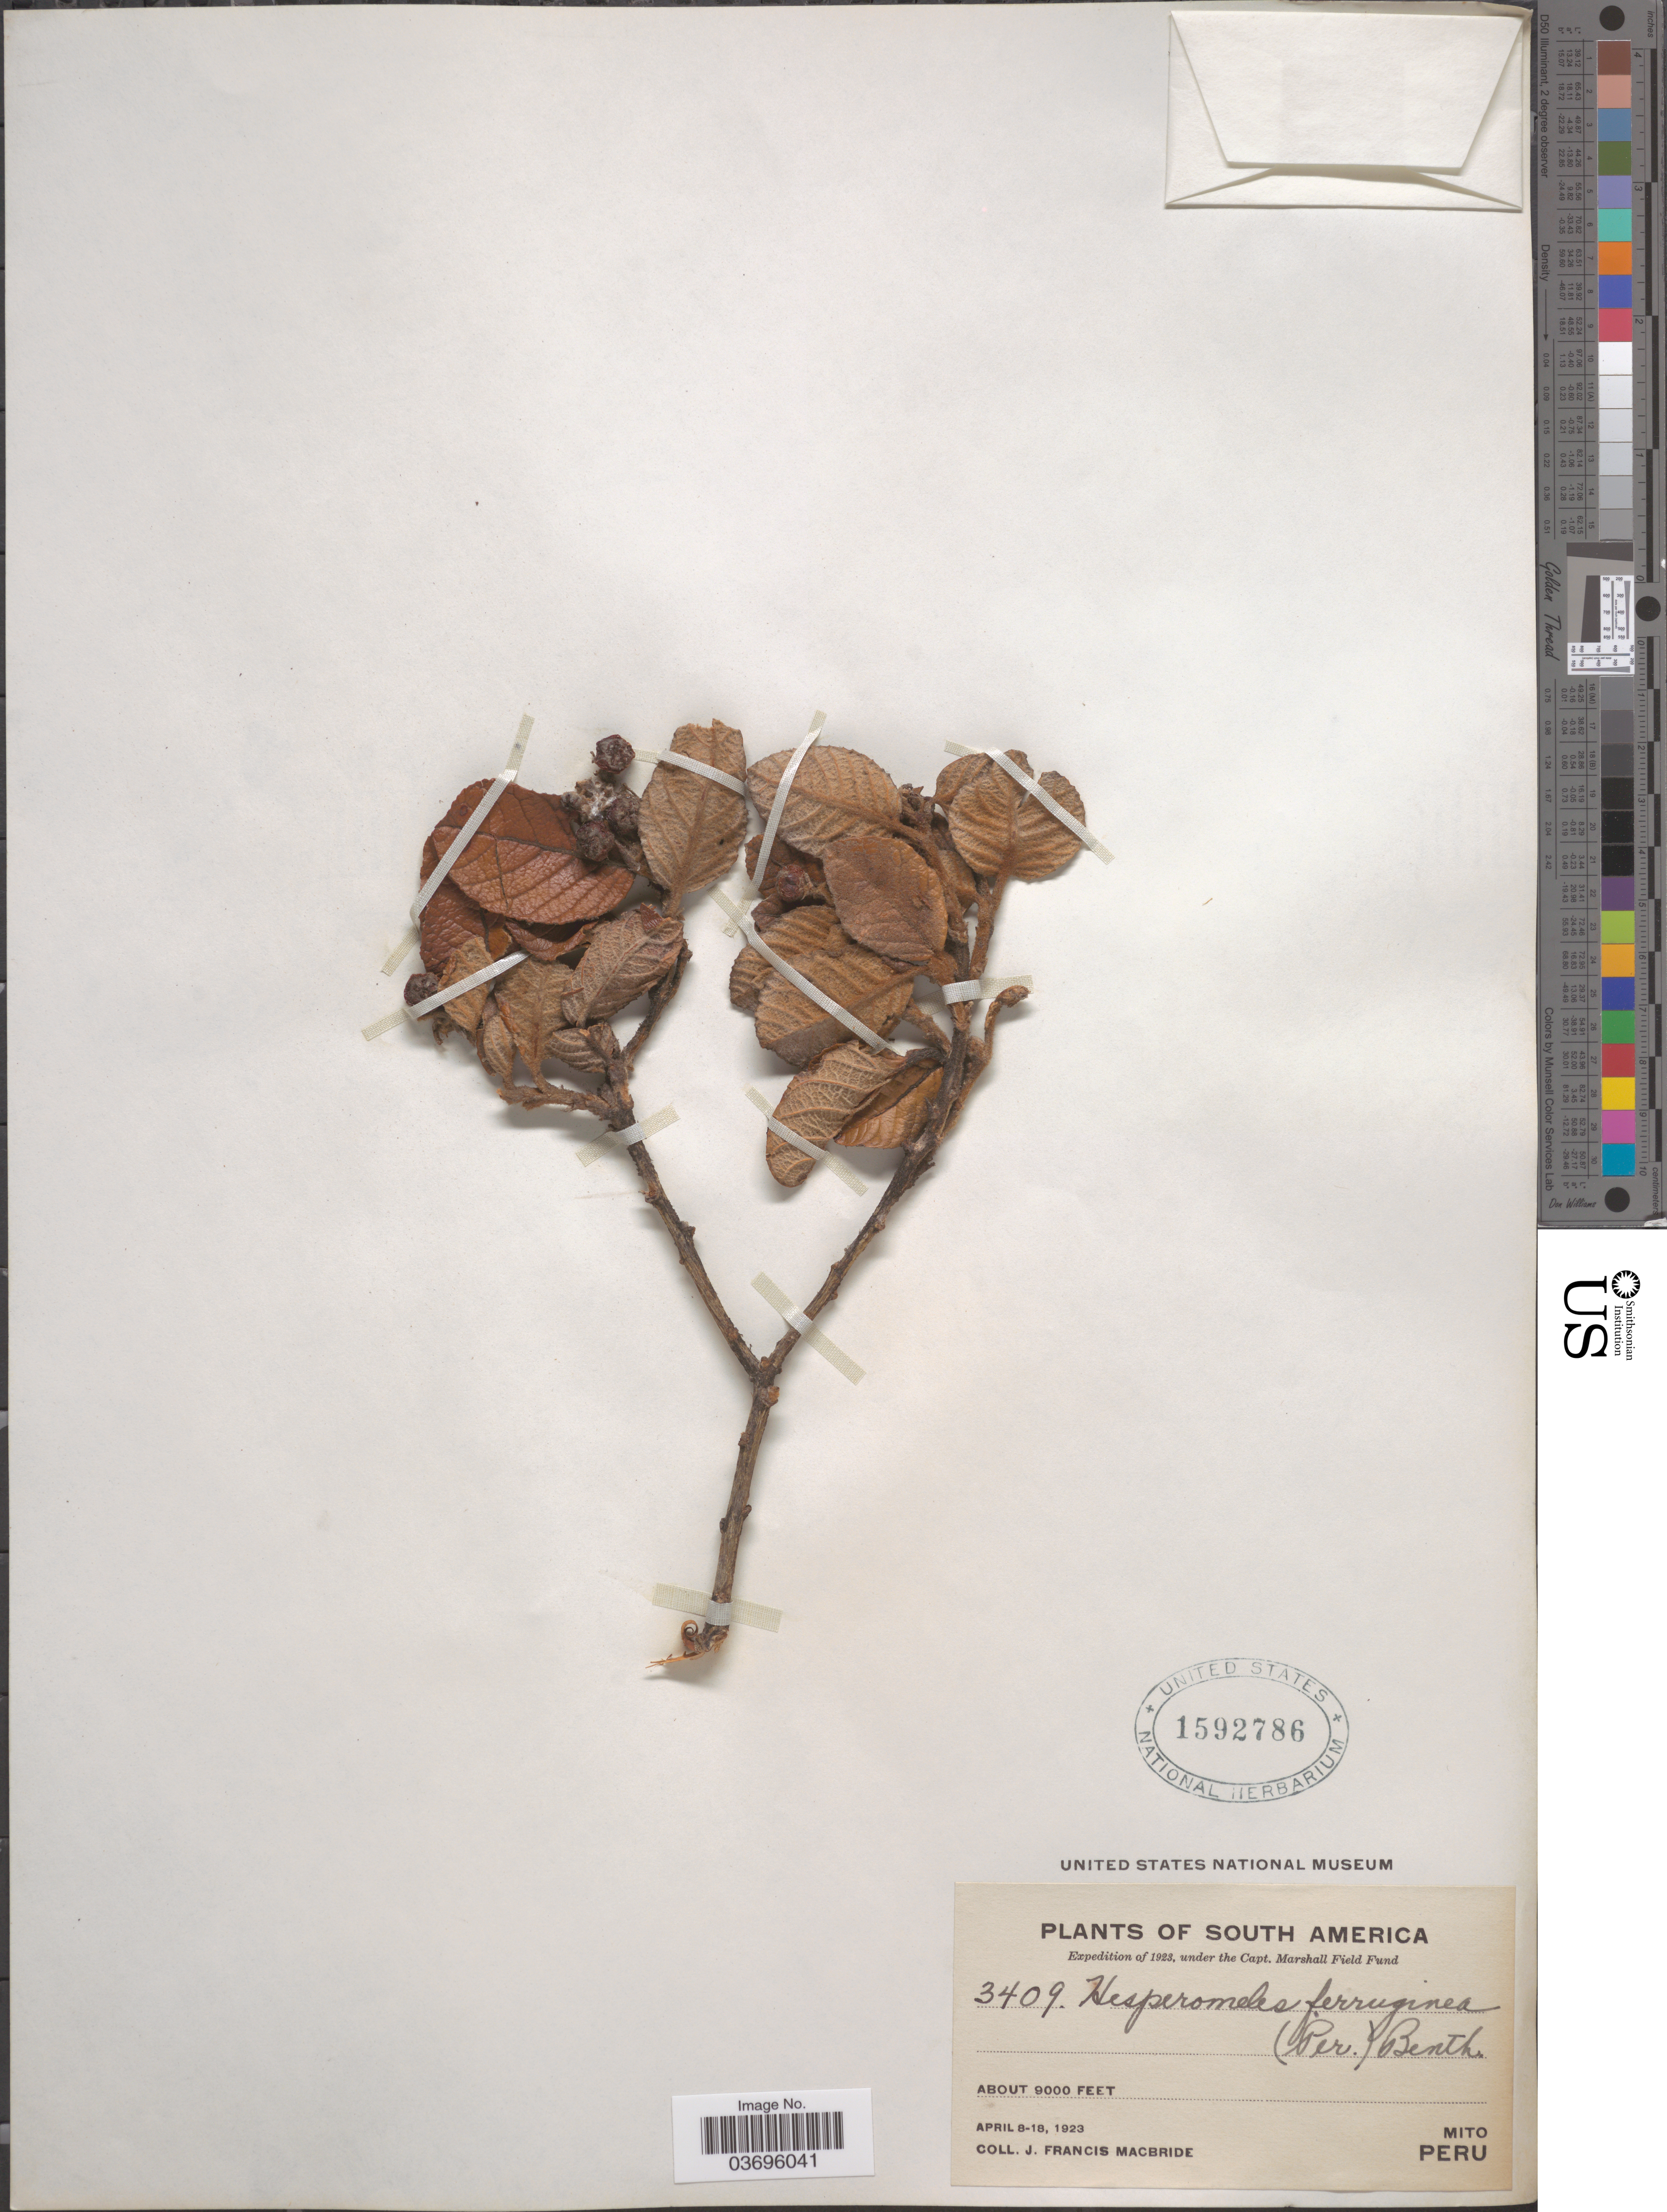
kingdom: Plantae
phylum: Tracheophyta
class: Magnoliopsida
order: Rosales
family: Rosaceae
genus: Hesperomeles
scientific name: Hesperomeles ferruginea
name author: (Juss. ex Pers.) Benth.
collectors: J. F. Macbride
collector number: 3409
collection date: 1923-04-08/1923-04-18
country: Peru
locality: Mito.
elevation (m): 2743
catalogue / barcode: US 1592786